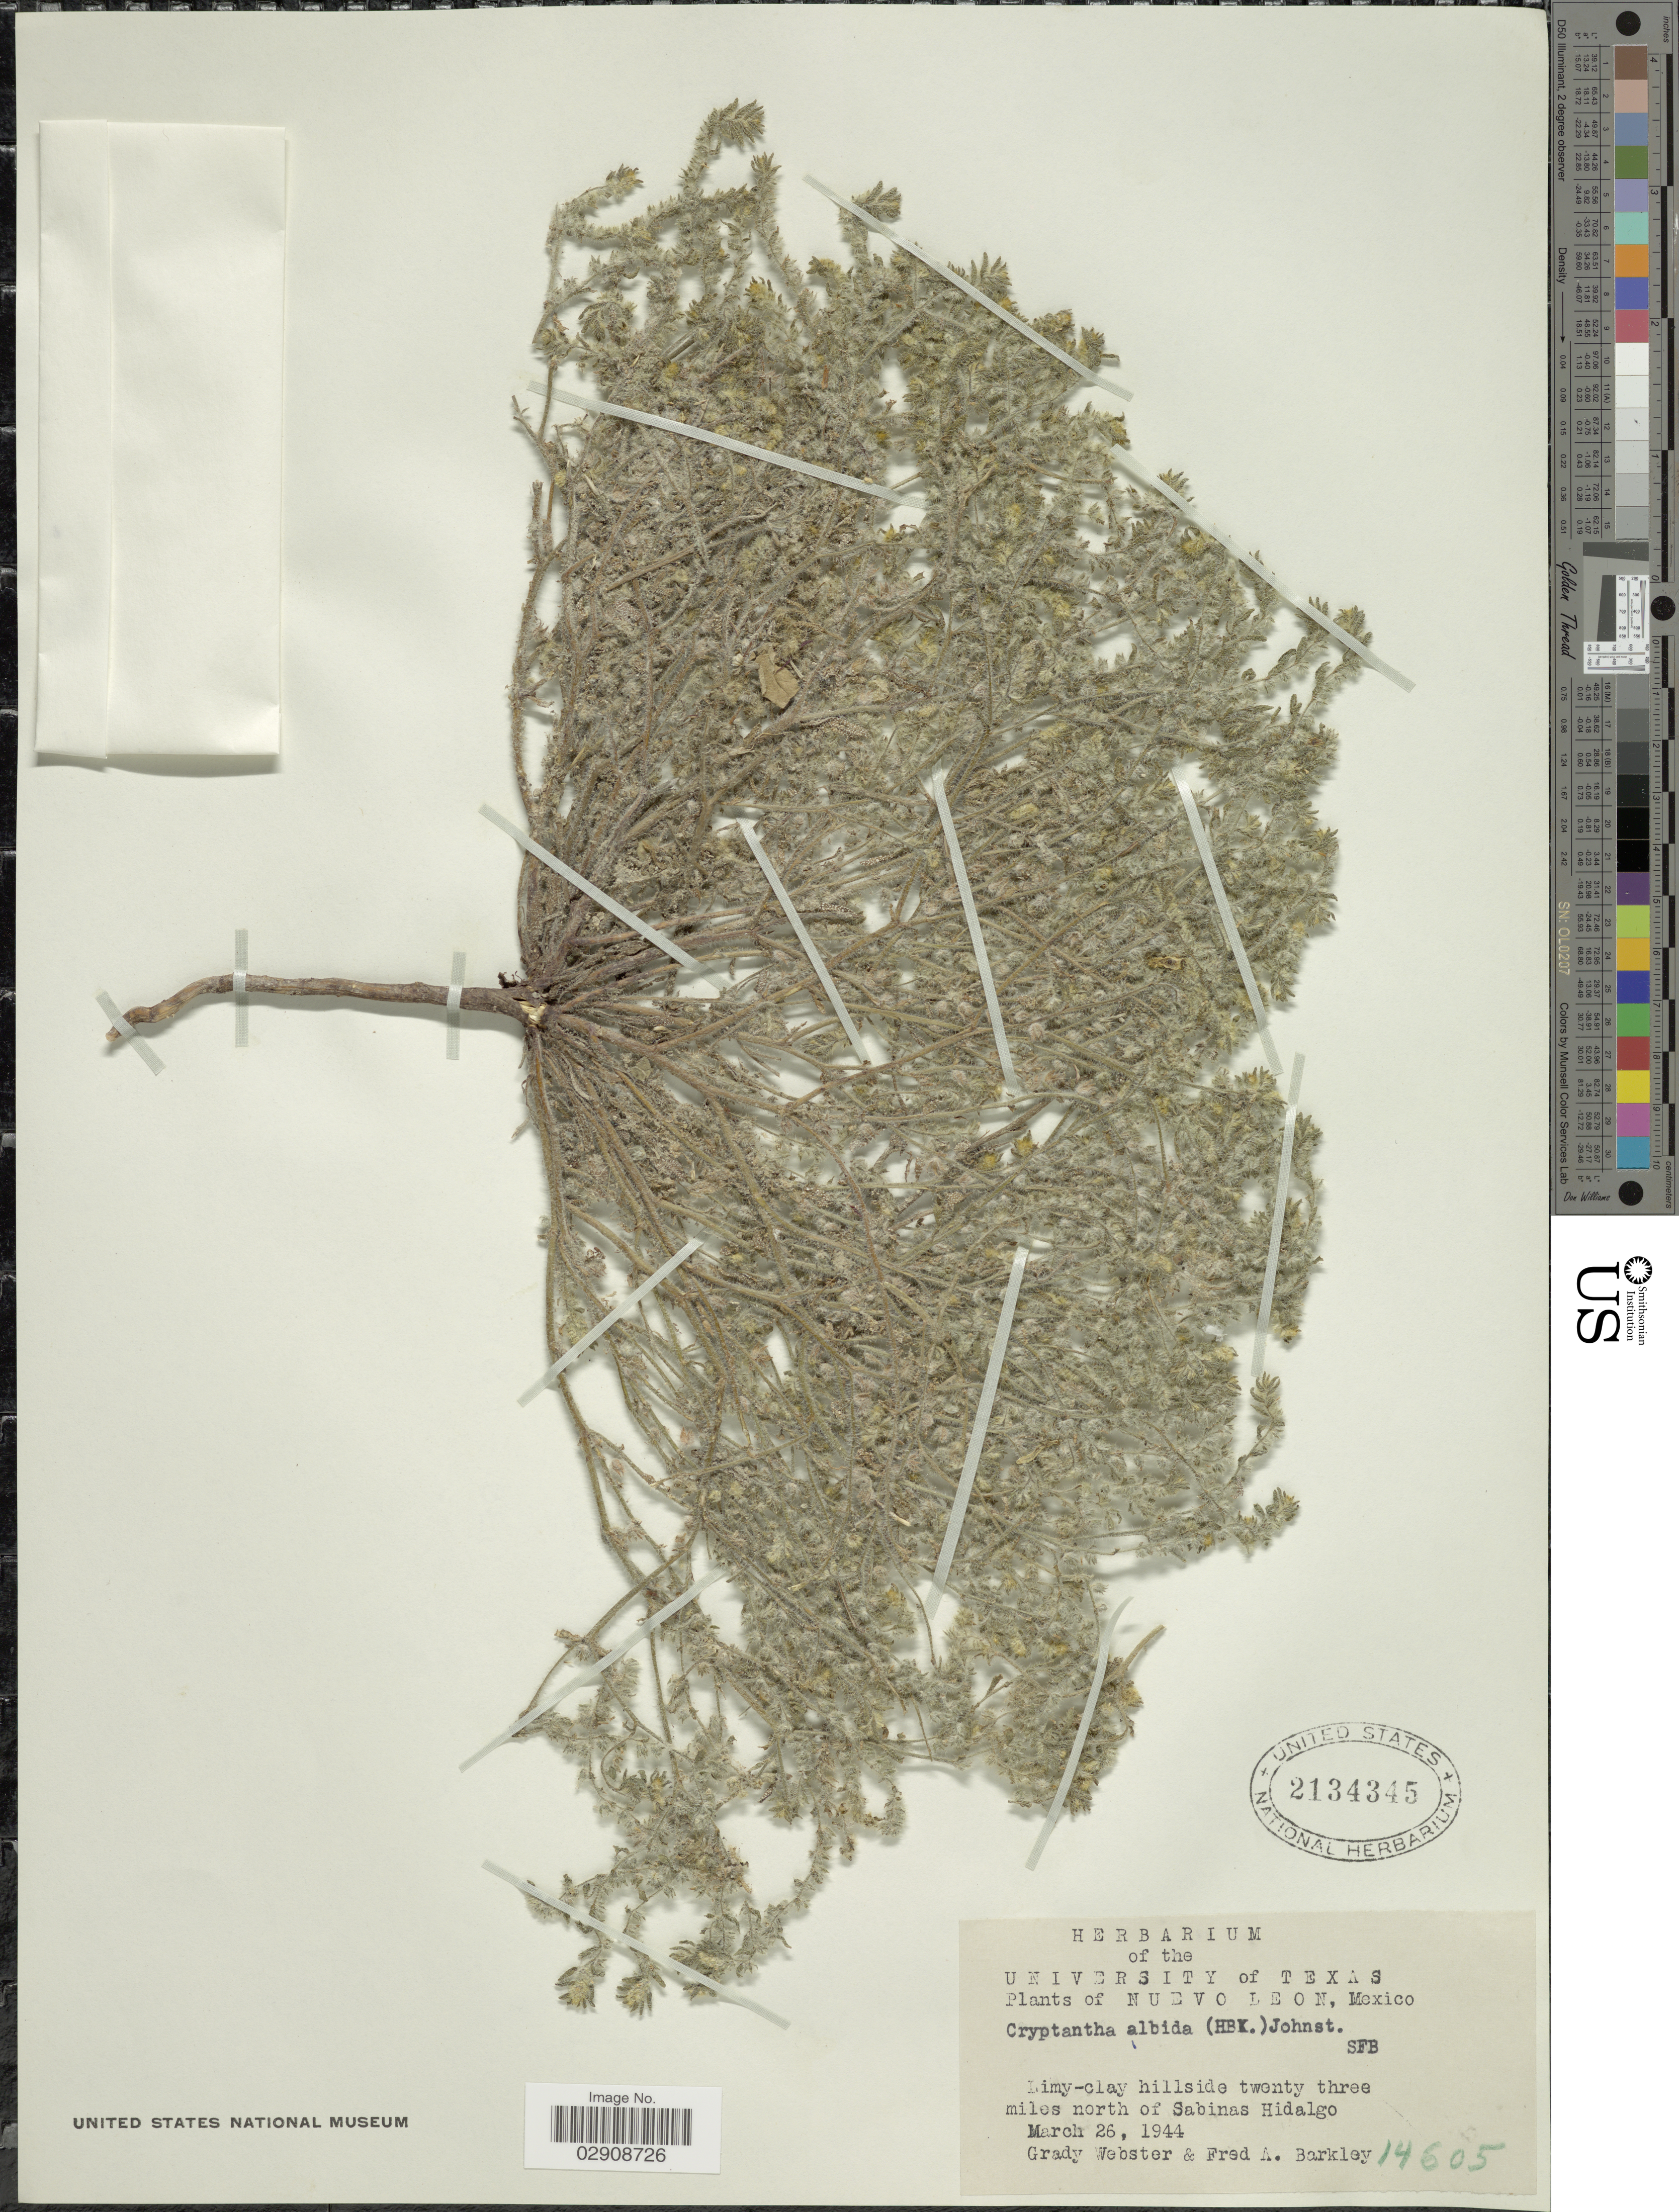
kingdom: Plantae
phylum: Tracheophyta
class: Magnoliopsida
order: Boraginales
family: Boraginaceae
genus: Cryptantha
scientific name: Cryptantha mexicana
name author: (Brandegee) I.M. Johnst.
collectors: G. L. Webster & F. A. Barkley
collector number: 14605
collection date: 1944-03-26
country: Mexico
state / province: Nuevo León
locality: Limy-clay hillside twenty three miles north of Sabinas Hidalgo.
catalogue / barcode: US 2134345